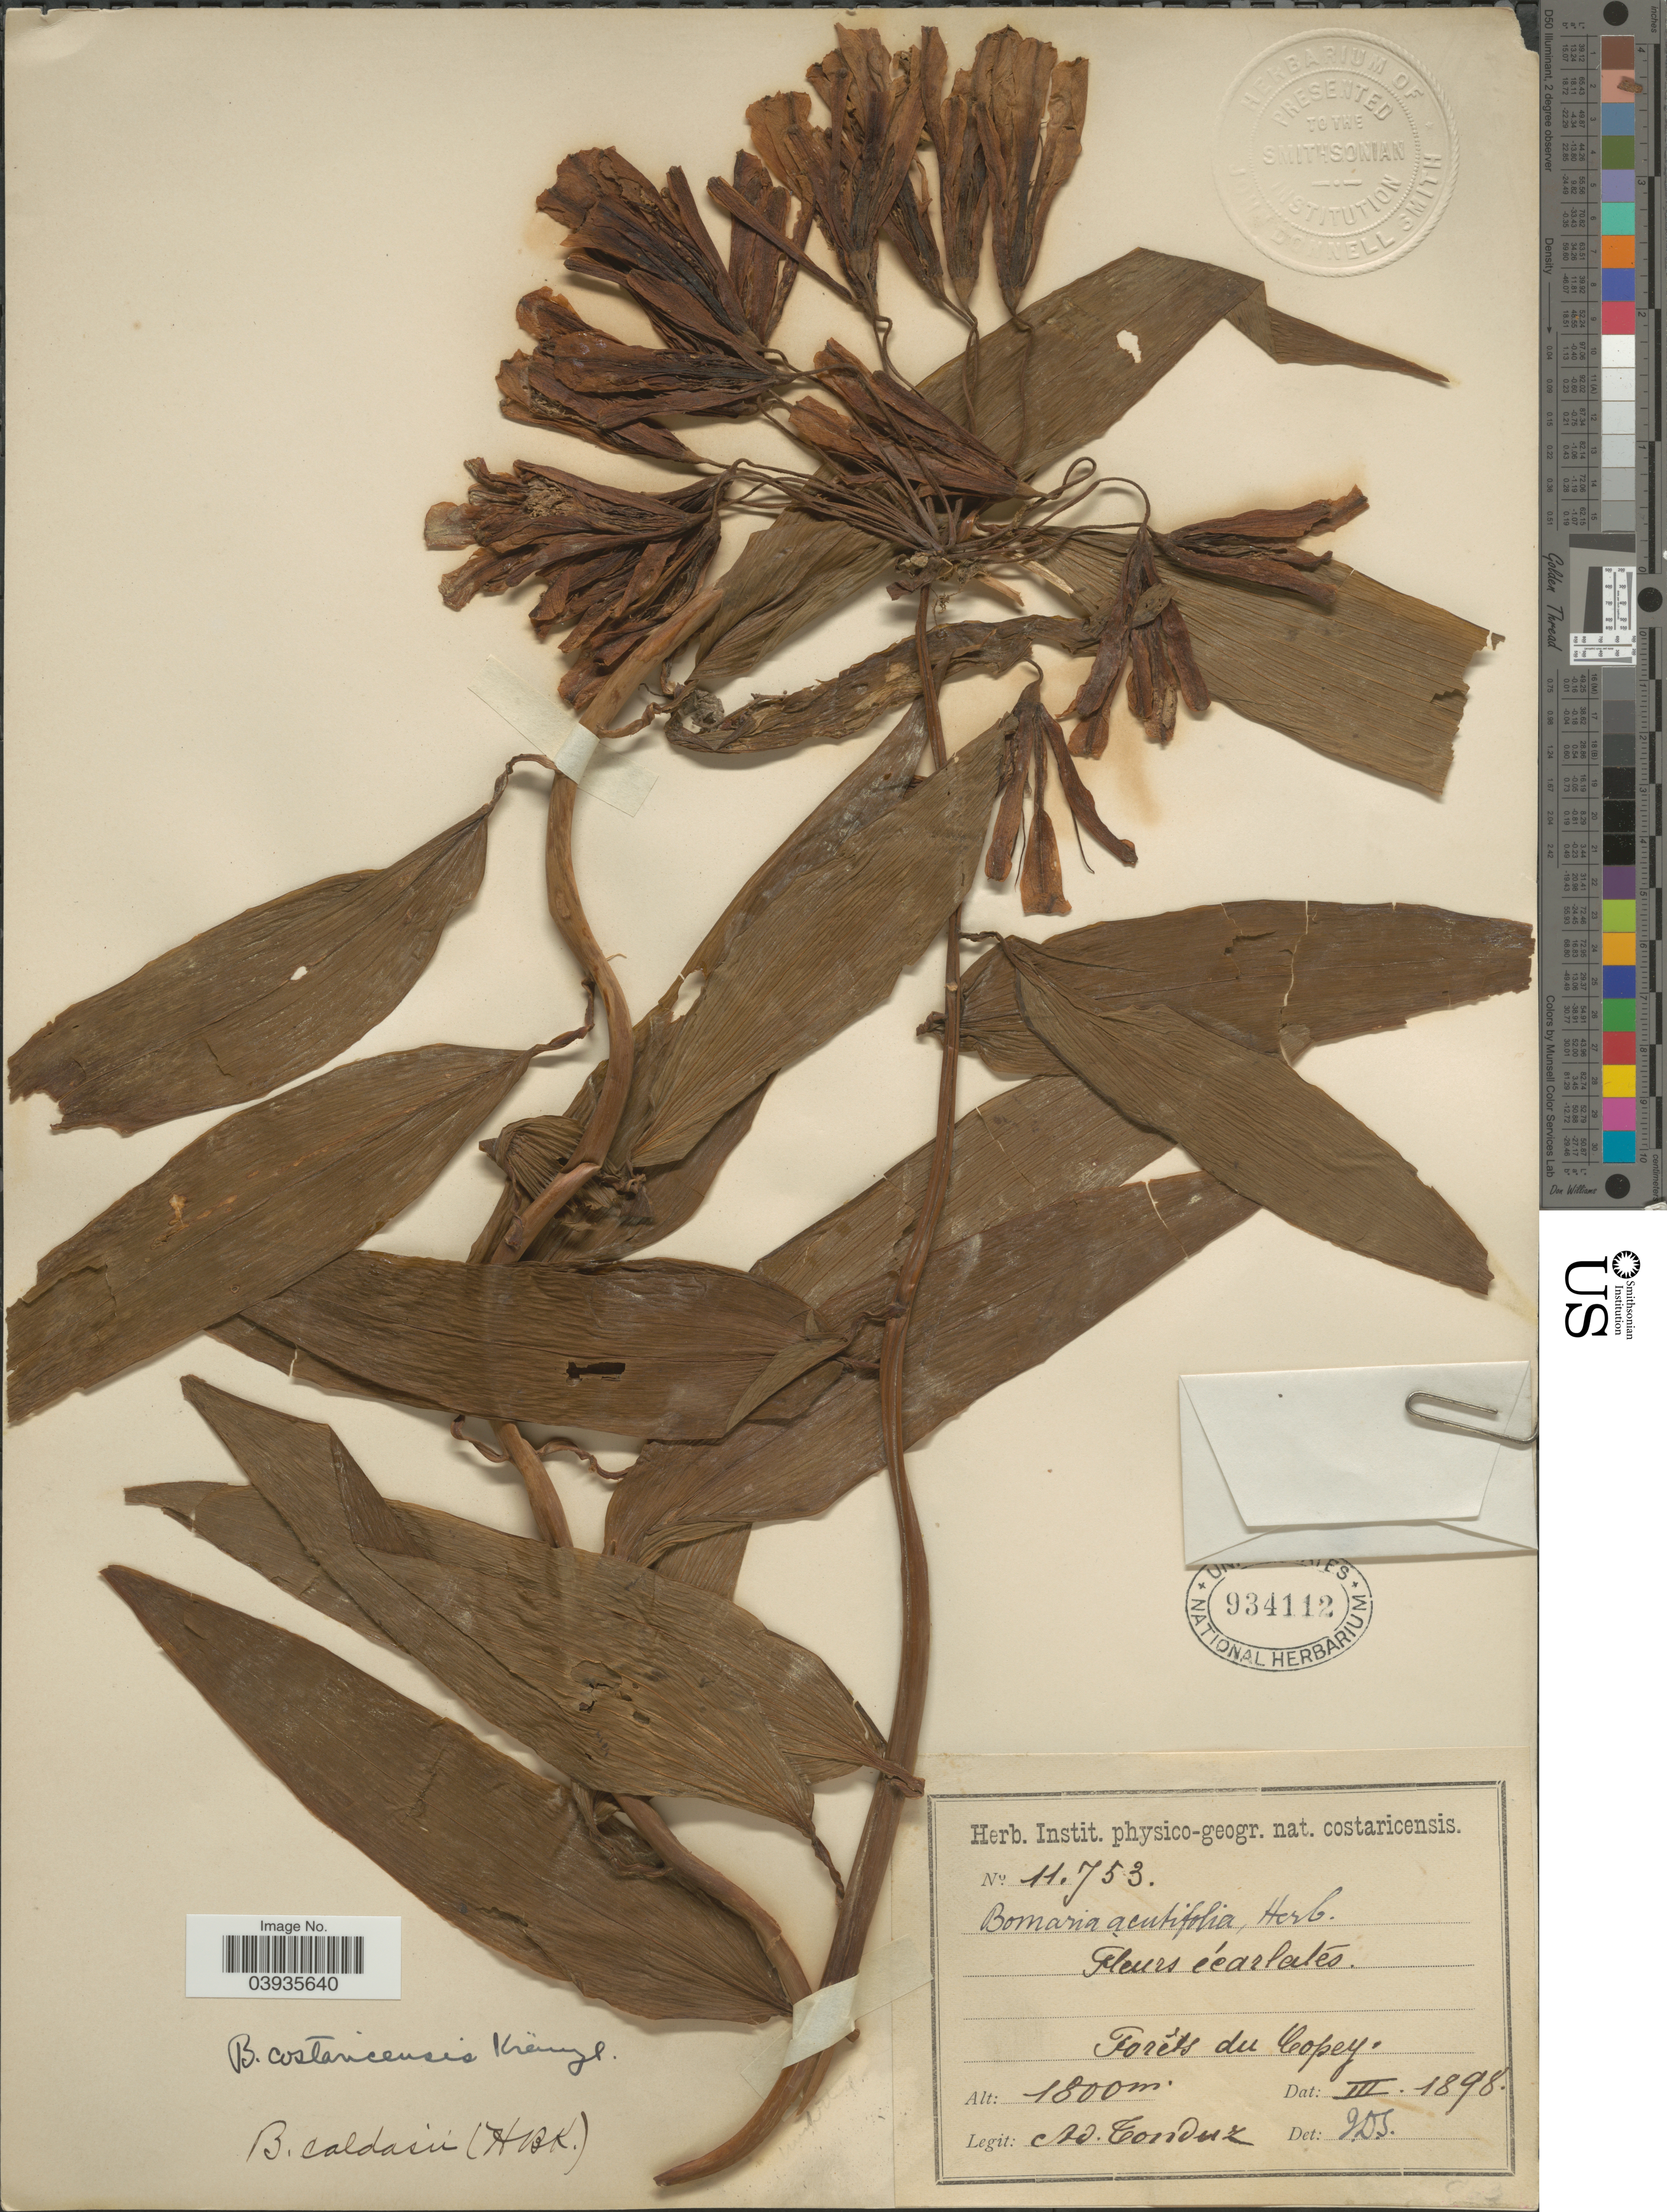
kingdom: Plantae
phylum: Tracheophyta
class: Liliopsida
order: Liliales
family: Alstroemeriaceae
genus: Bomarea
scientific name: Bomarea acutifolia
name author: (Link & Otto) Herb.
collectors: A. Tonduz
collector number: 11753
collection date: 1898-03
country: Costa Rica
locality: Forêts du Copey.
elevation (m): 1800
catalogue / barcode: US 934112